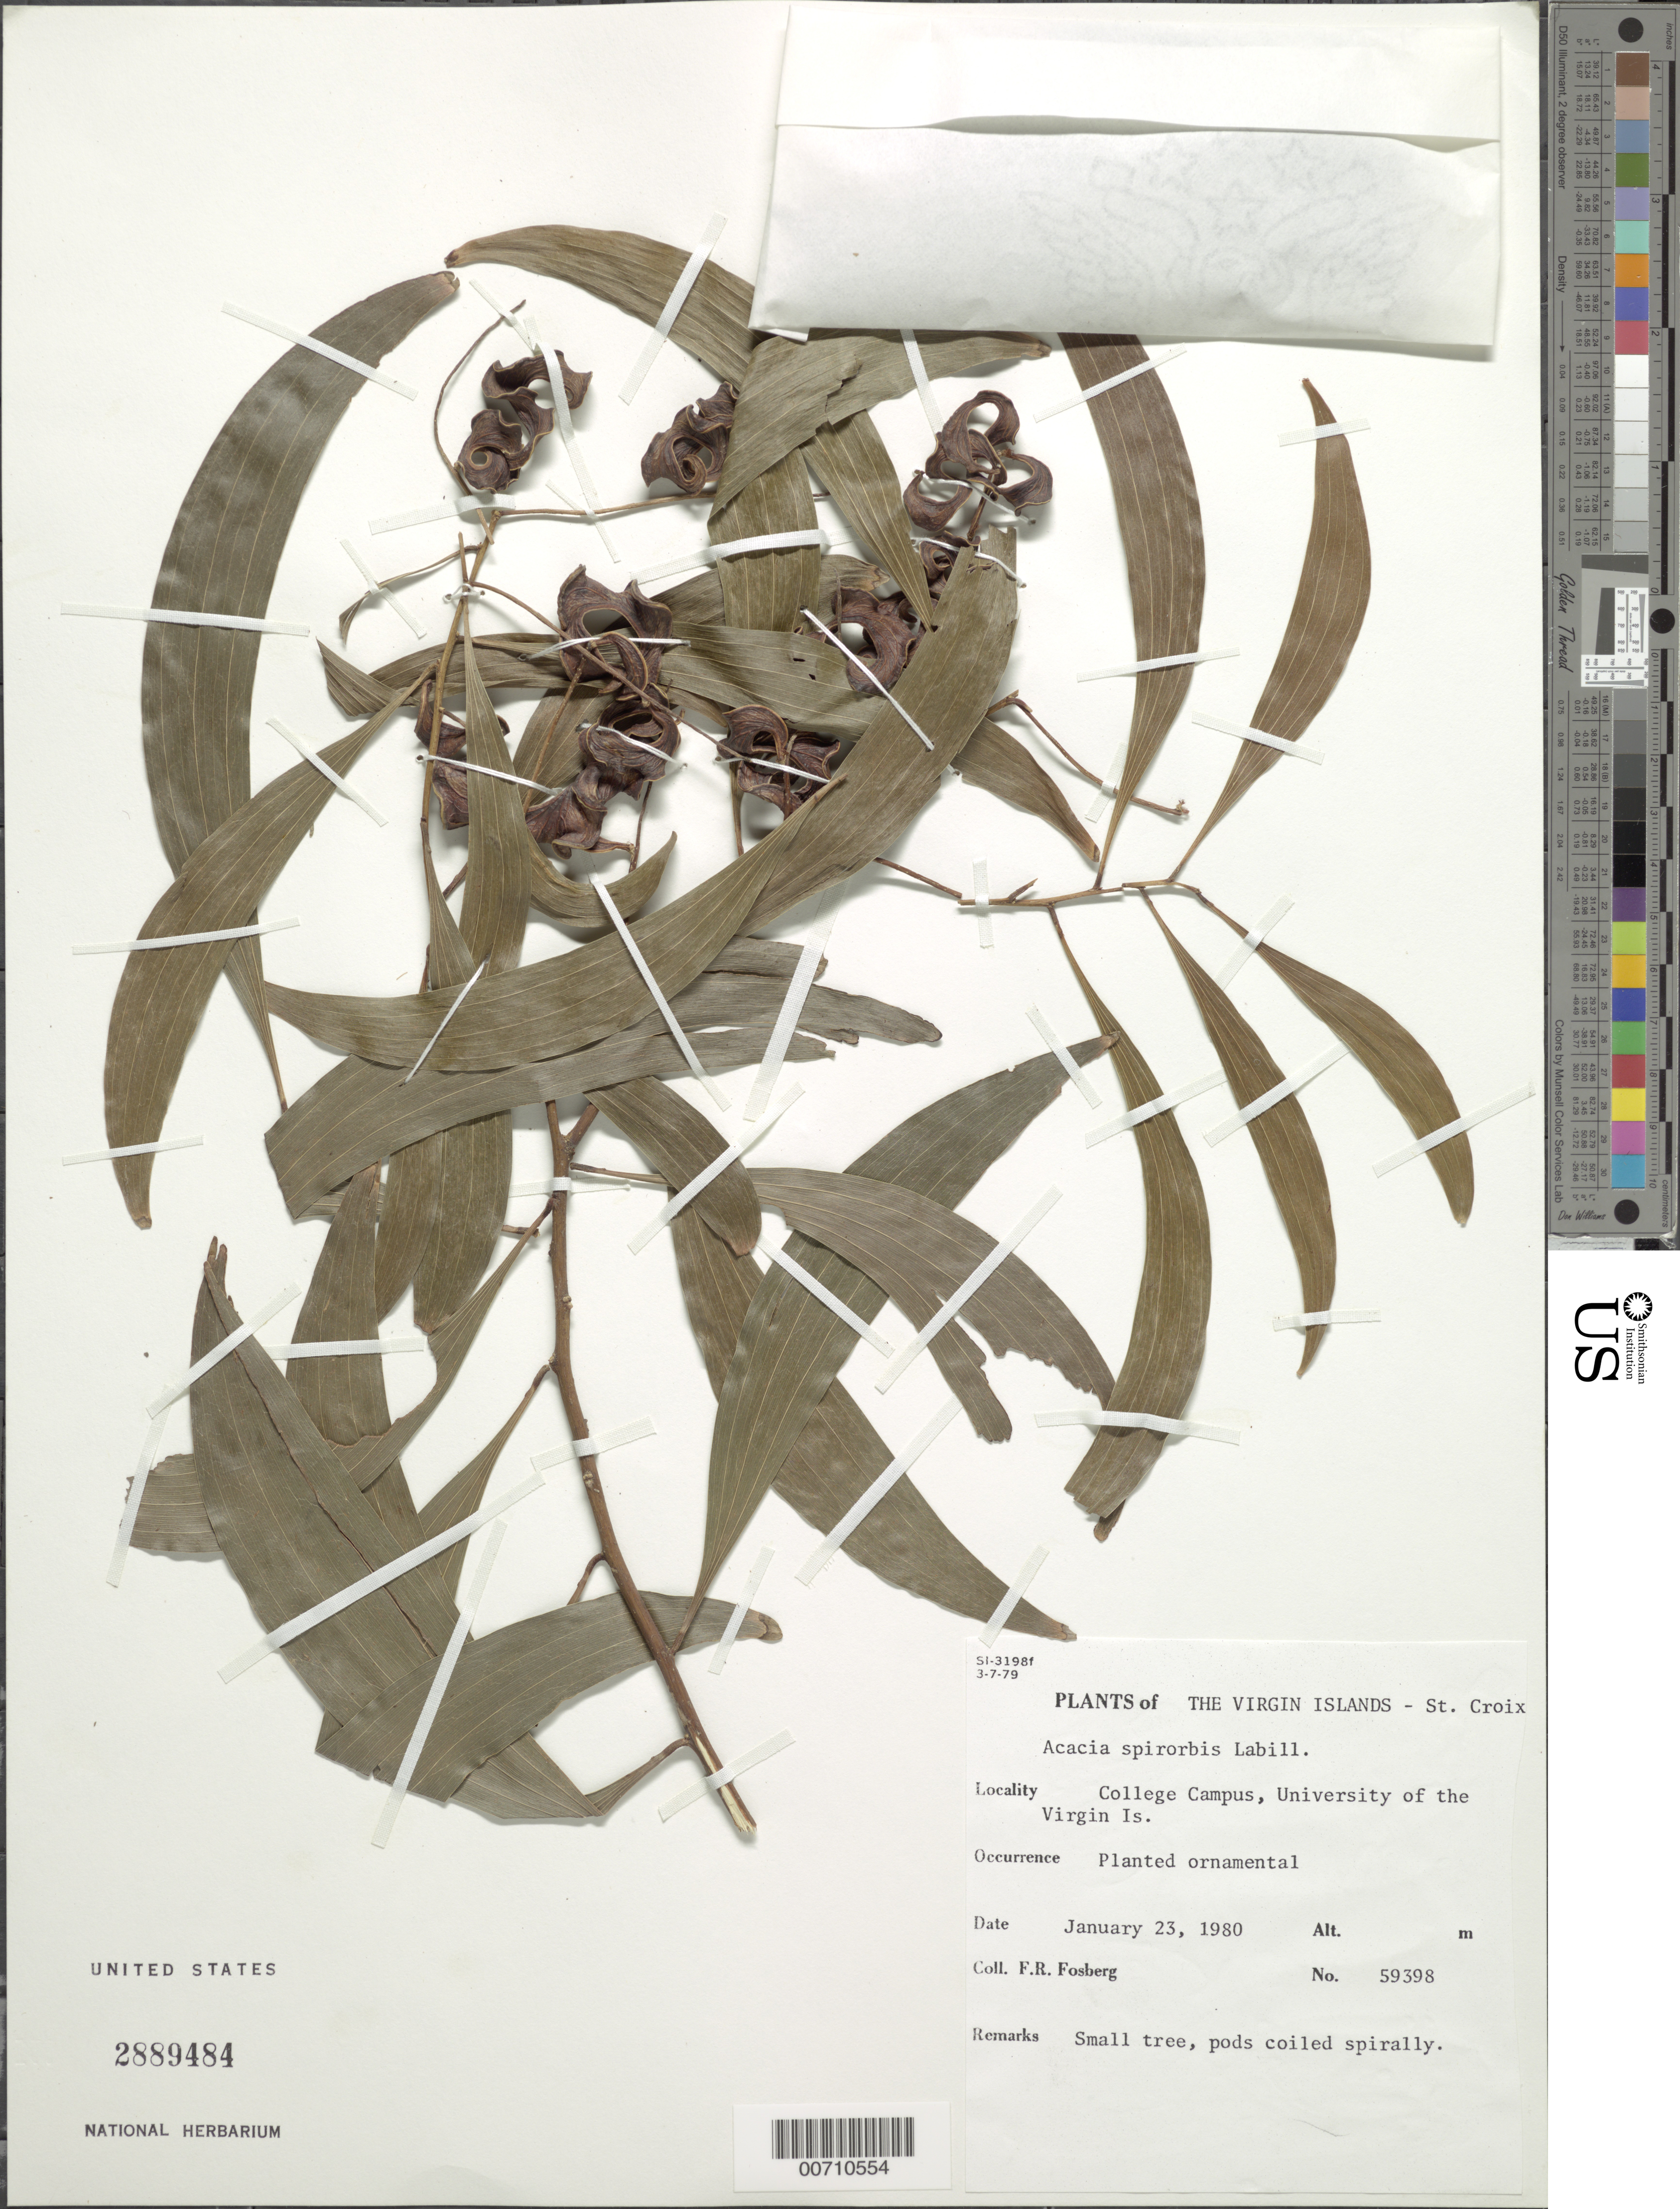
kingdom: Plantae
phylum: Tracheophyta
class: Magnoliopsida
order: Fabales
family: Fabaceae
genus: Acacia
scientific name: Acacia spirorbis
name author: Labill.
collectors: F. R. Fosberg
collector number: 59398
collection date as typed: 23 Jan 1980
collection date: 1980-01-23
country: U.S. Virgin Islands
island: St. Croix Island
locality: College Campus, Univ. of the Virgin I.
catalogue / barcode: US 2889484